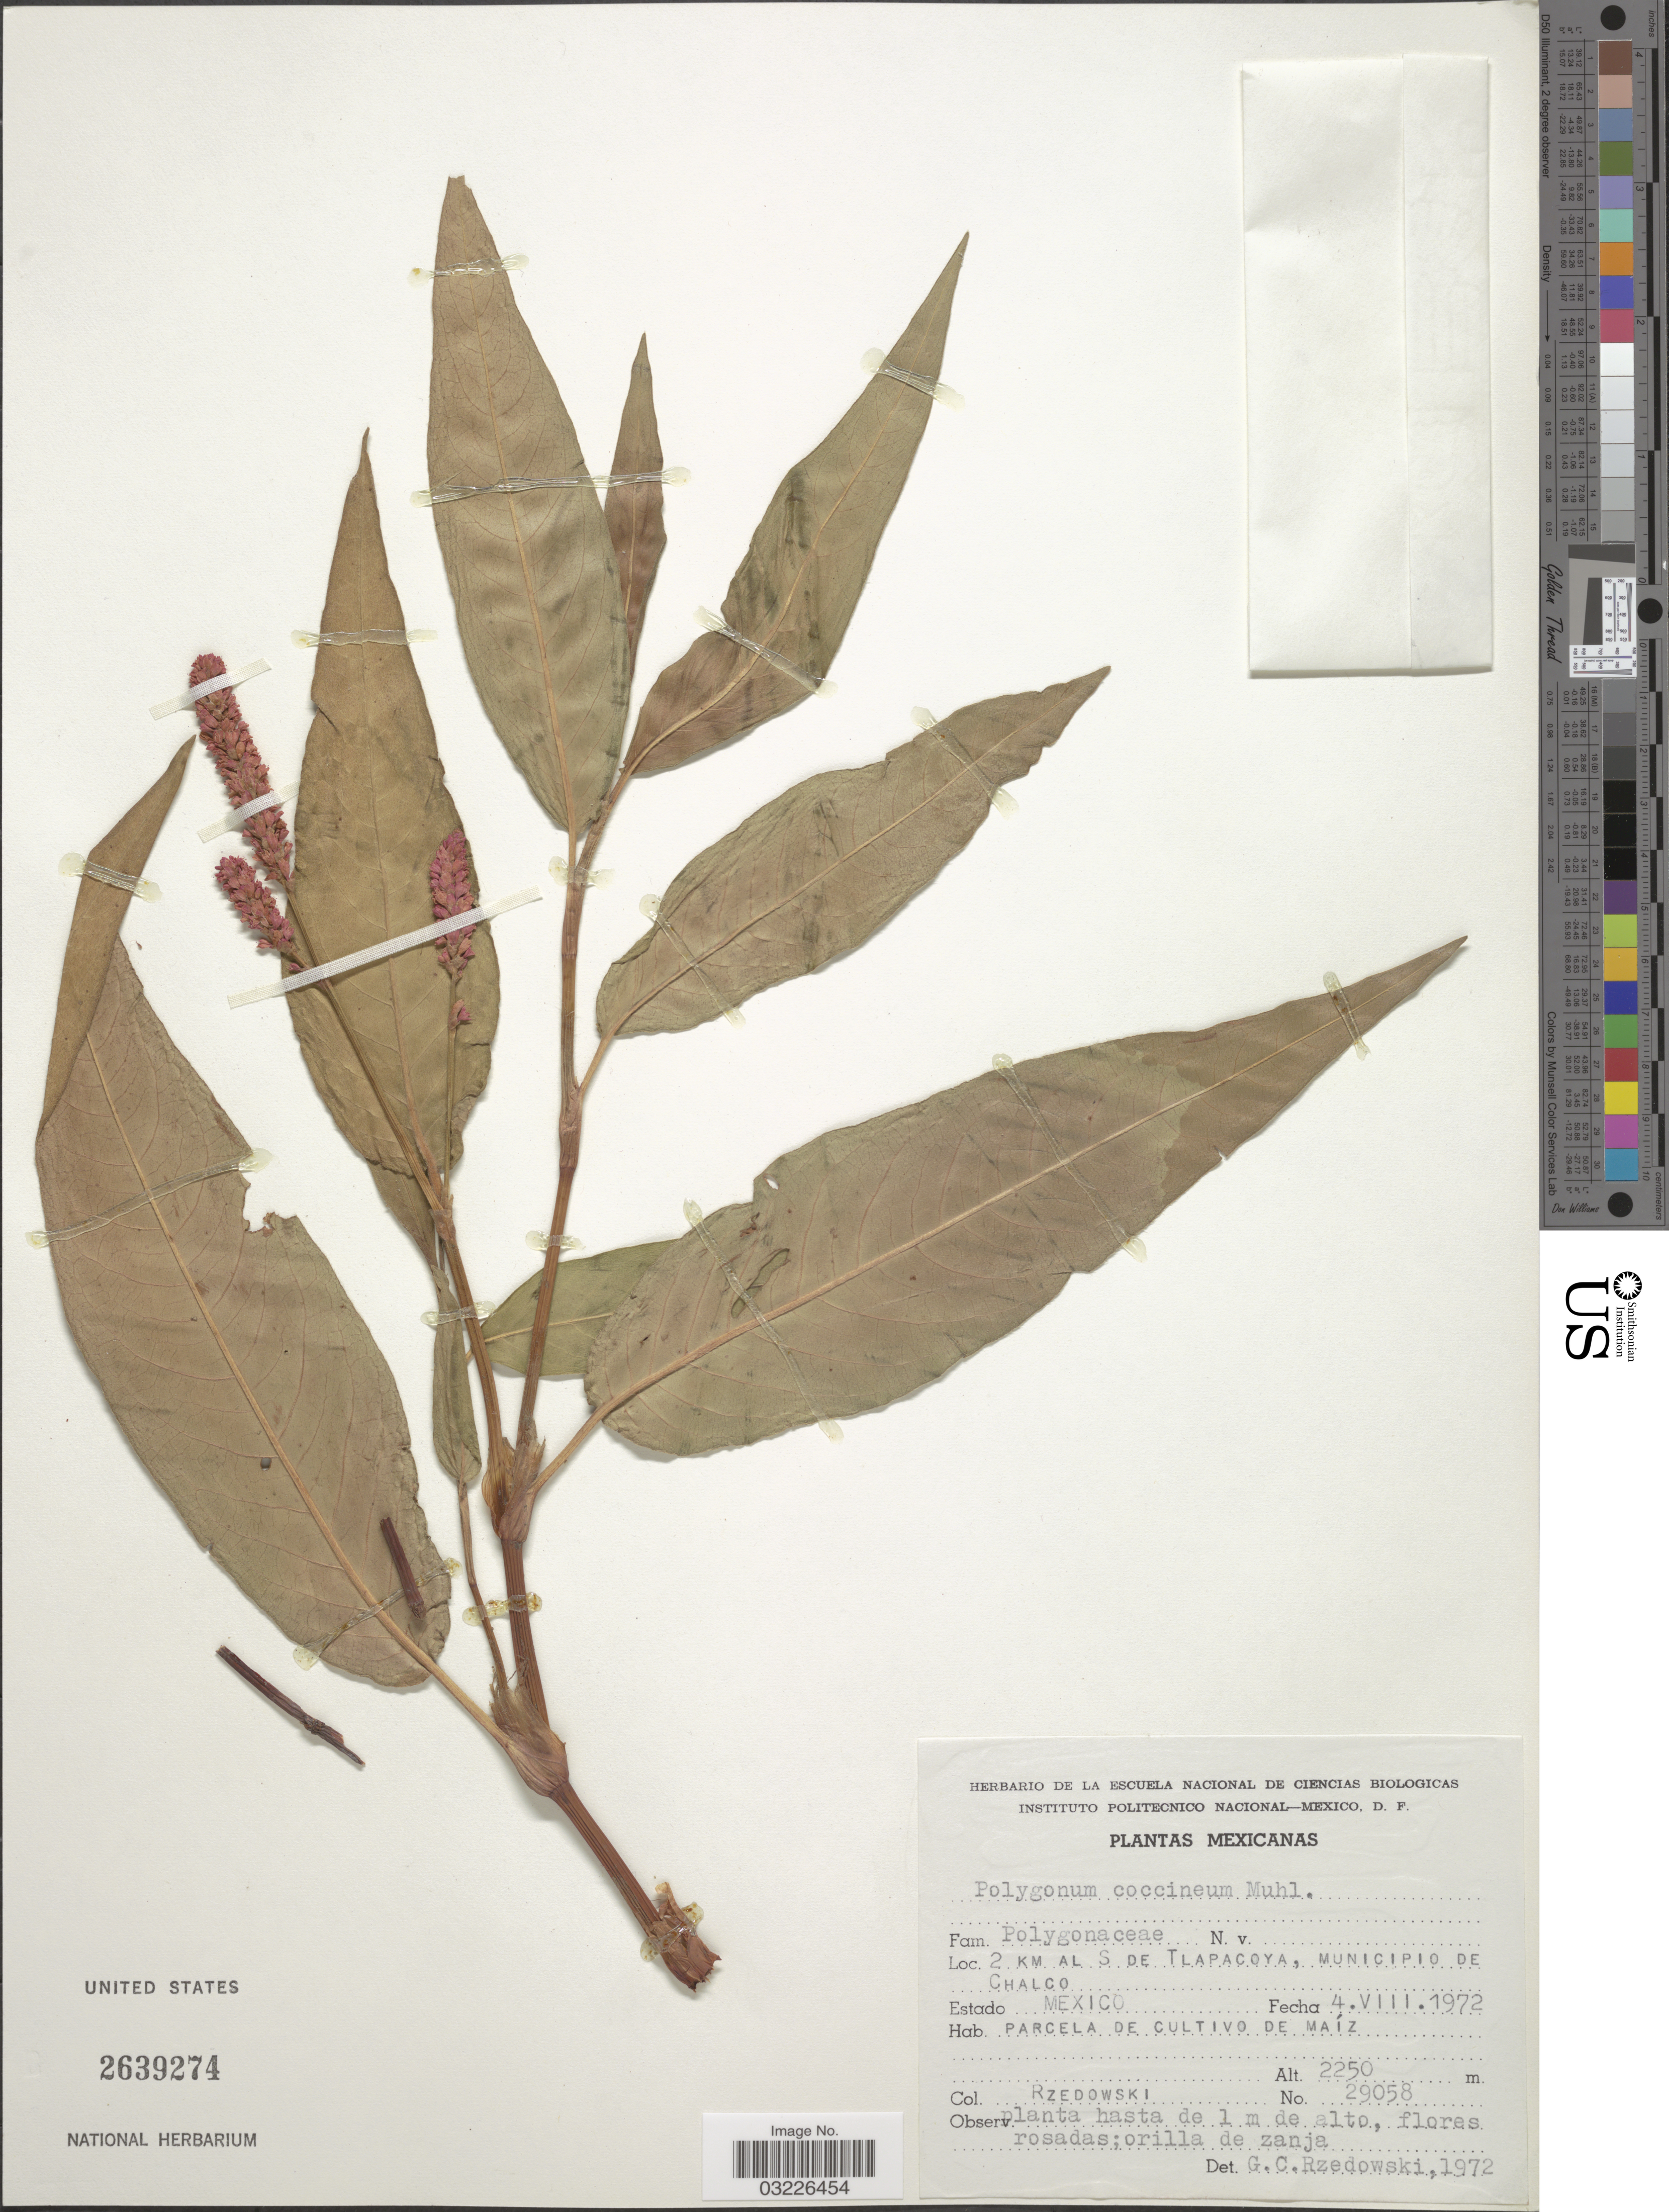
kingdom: Plantae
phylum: Tracheophyta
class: Magnoliopsida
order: Caryophyllales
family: Polygonaceae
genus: Persicaria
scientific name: Persicaria coccinea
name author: (Muhl. ex Willd.) Greene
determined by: Atha, D. E.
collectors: Rzedowski, --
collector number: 29058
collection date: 1972-08-04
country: Mexico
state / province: México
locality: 2 km al S de Tlapacoya, Municipio de Chalco.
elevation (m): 2250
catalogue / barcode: US 2639274